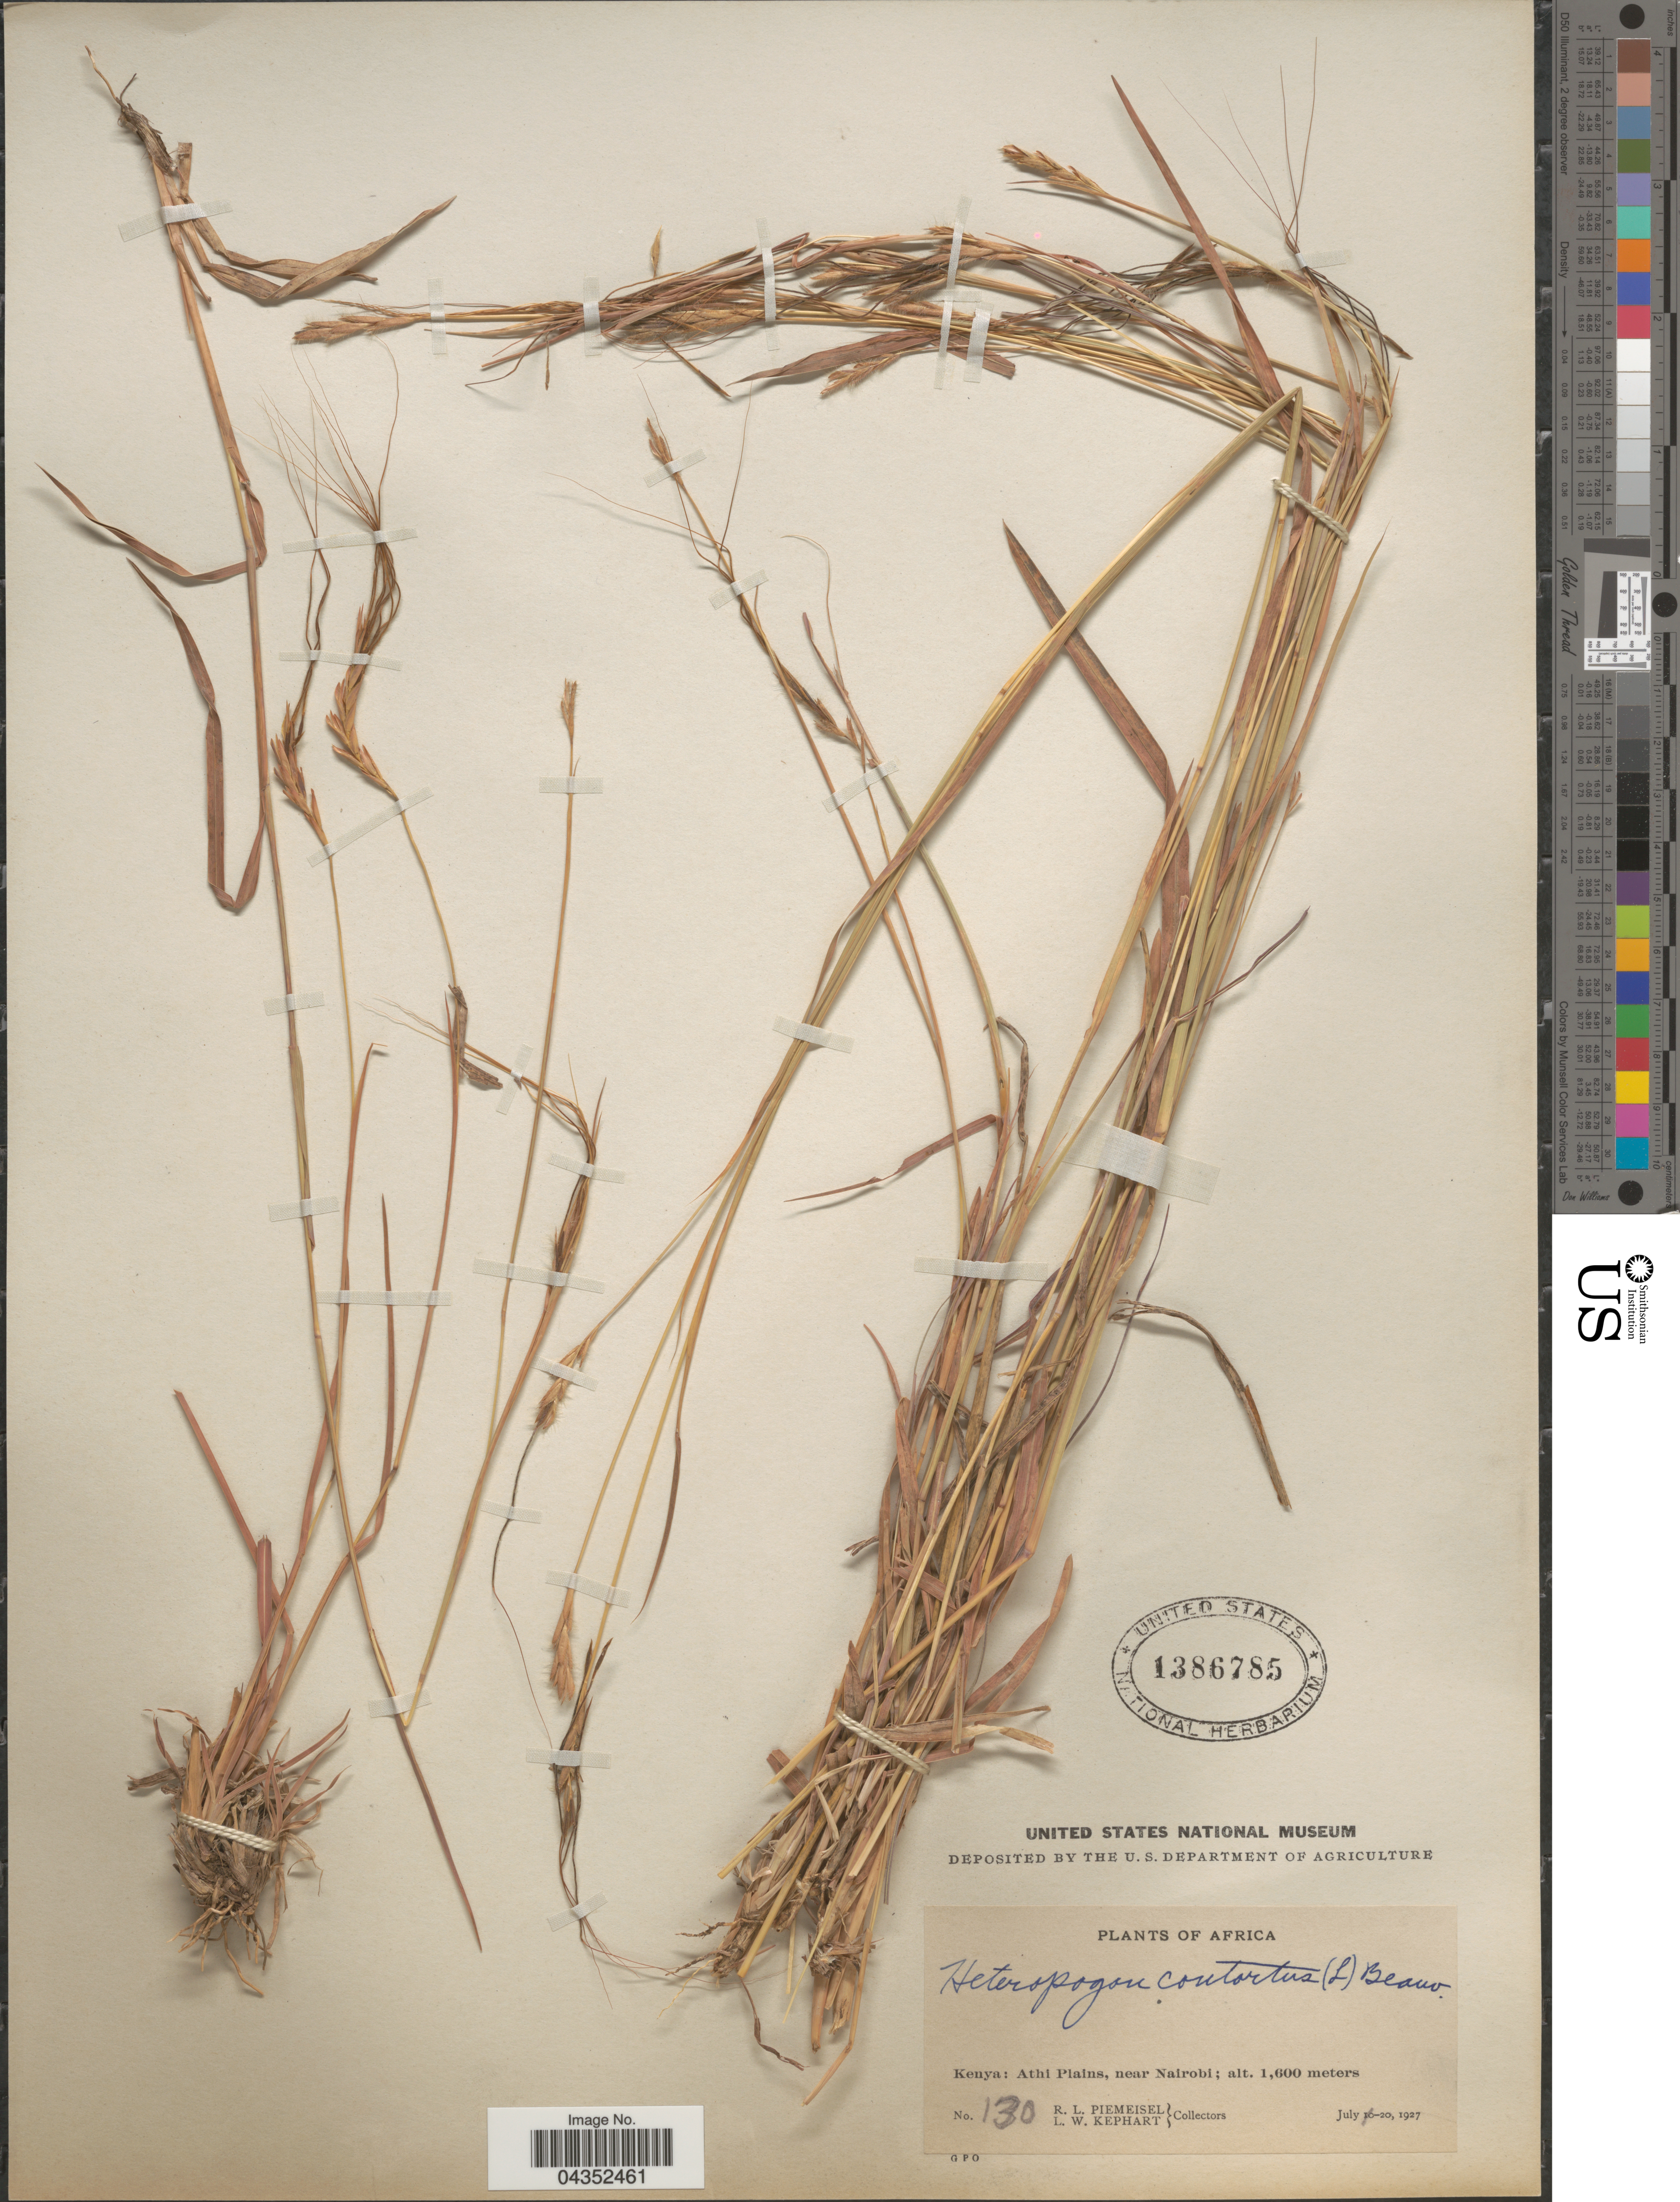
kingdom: Plantae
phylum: Tracheophyta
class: Liliopsida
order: Poales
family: Poaceae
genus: Heteropogon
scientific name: Heteropogon contortus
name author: (L.) P. Beauv. ex Roem. & Schult.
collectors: R. L. Piemeisel & L. W. Kephart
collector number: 130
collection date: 1927-07-20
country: Kenya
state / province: Nairobi Area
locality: Athi Plains, near Nairobi.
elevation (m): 1600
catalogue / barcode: US 1386785